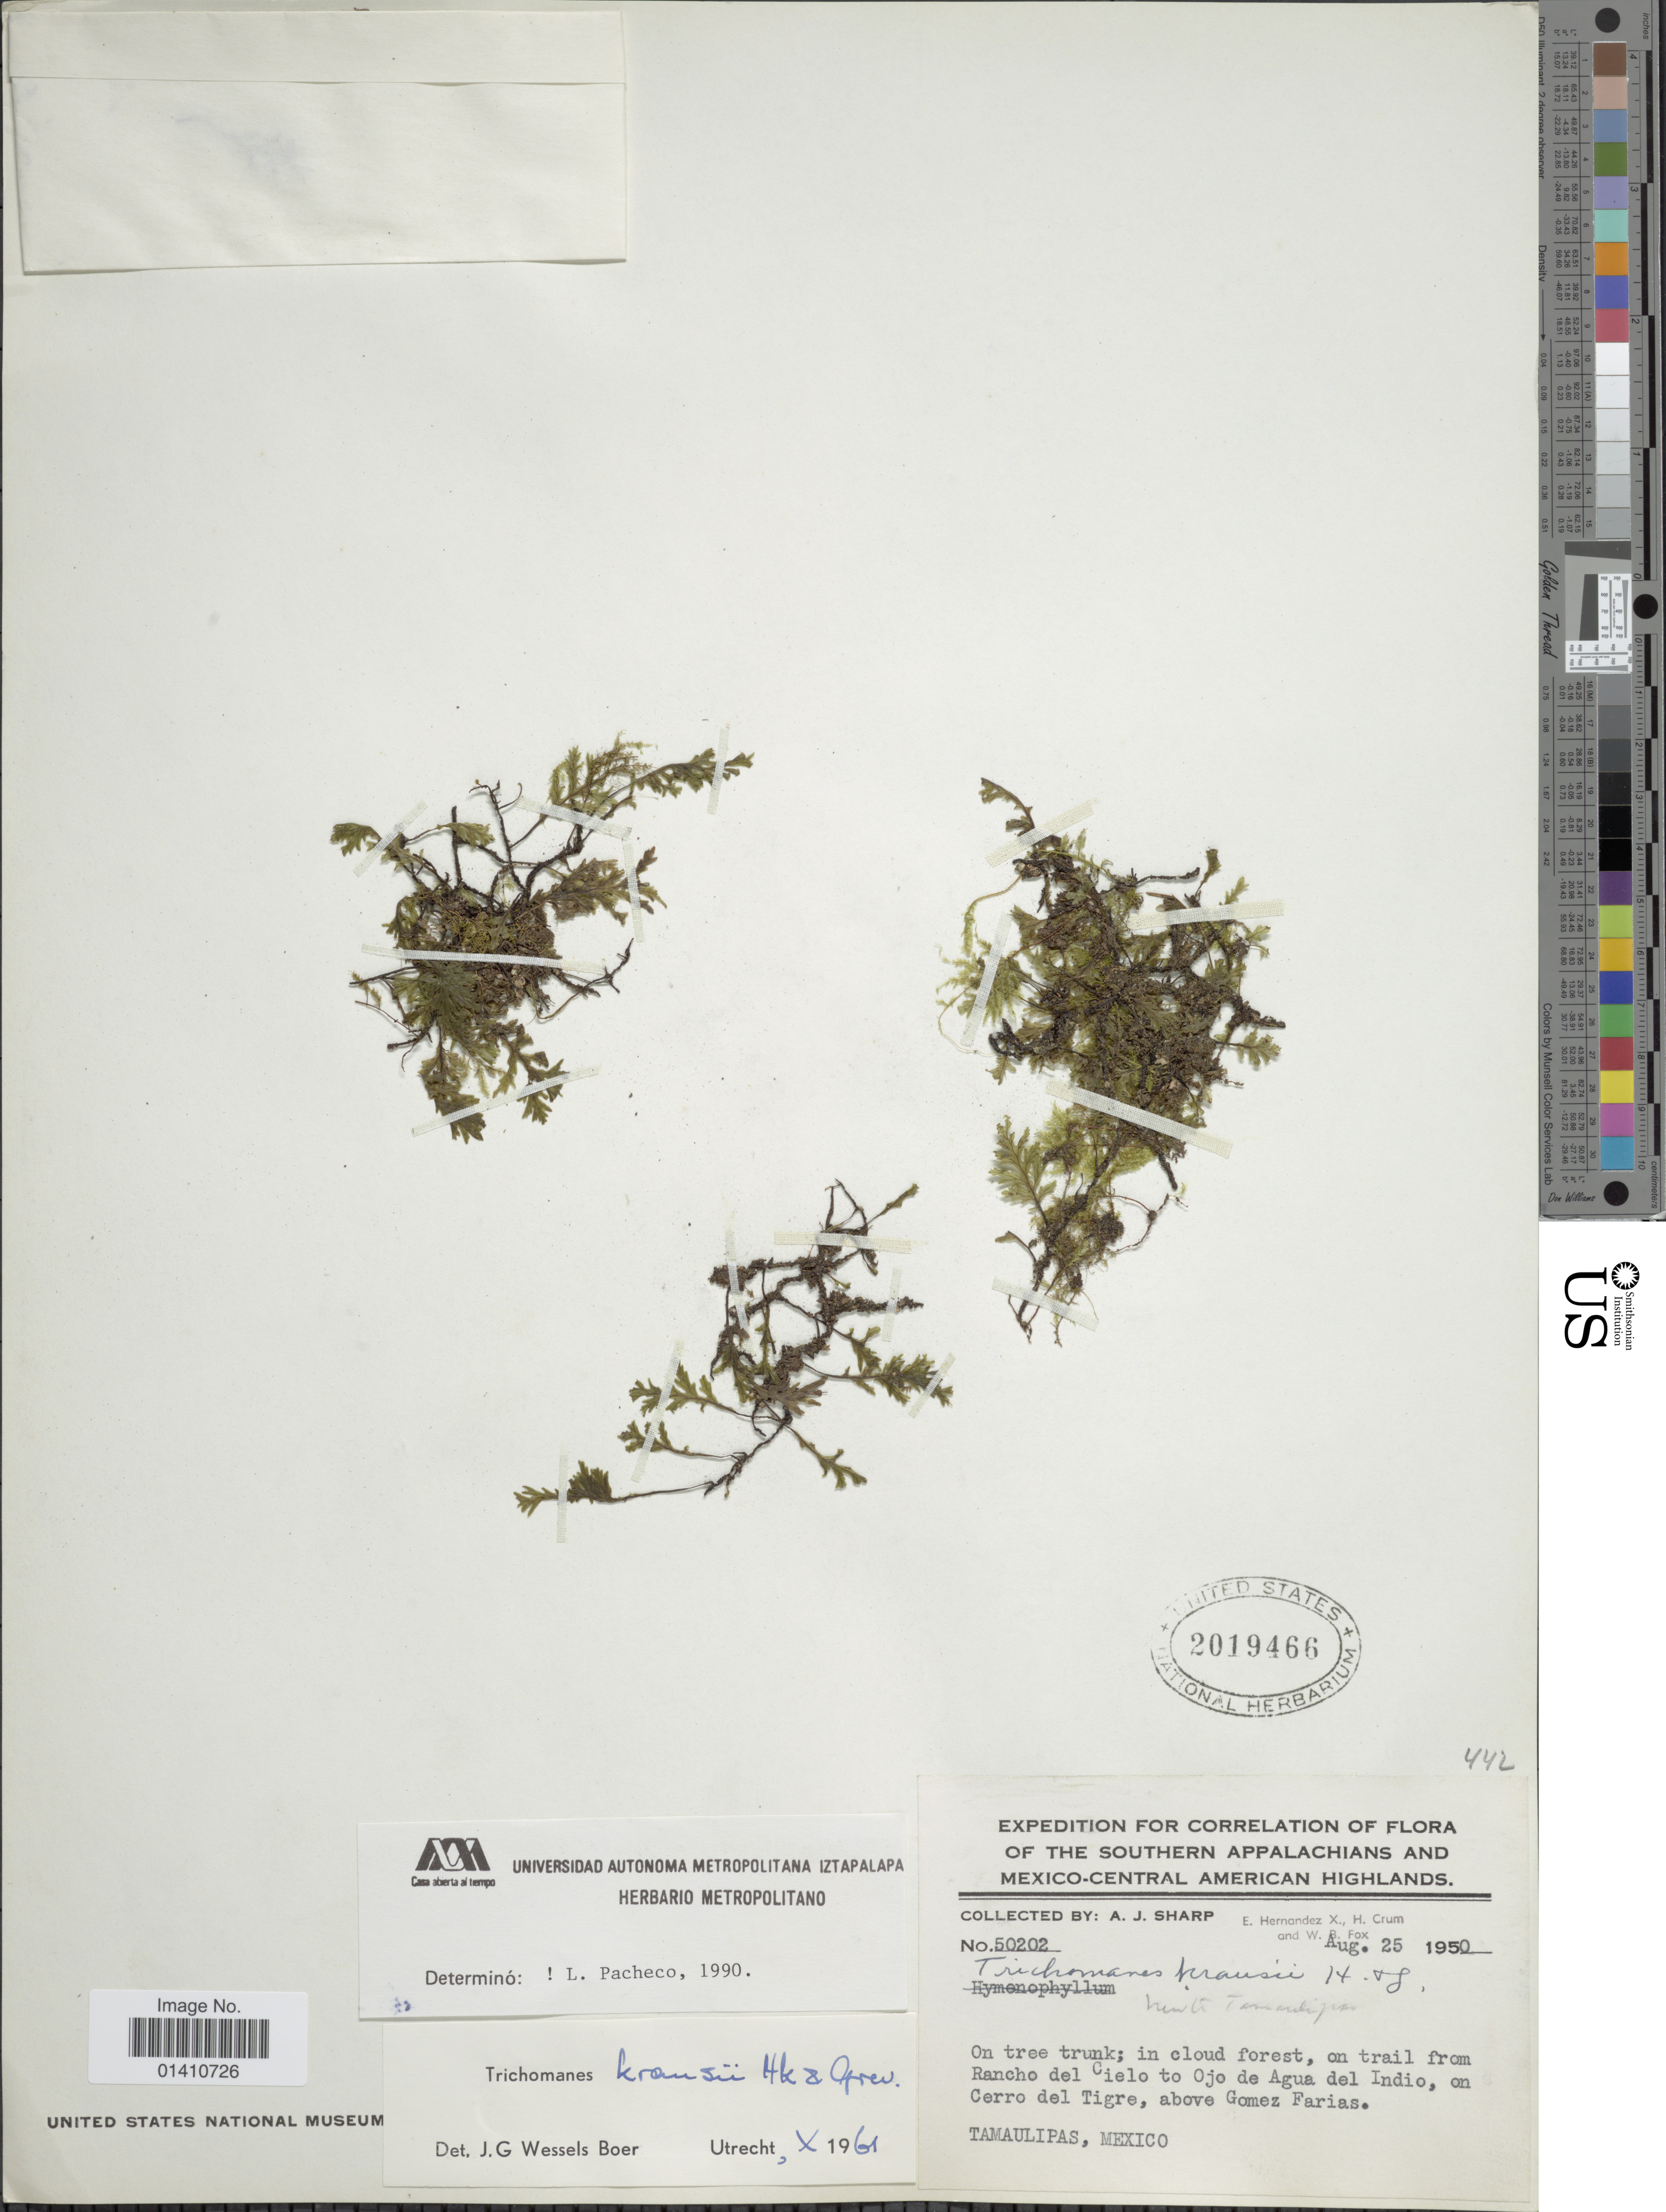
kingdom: Plantae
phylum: Tracheophyta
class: Polypodiopsida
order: Hymenophyllales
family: Hymenophyllaceae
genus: Didymoglossum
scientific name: Didymoglossum kraussii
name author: (Hook. & Grev.) C. Presl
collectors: A. J. Sharp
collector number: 50202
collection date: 1950-08-25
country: Mexico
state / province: Tamaulipas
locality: On tree trunk; in cloud forest, on trail from Rancho del Cielo to Ojo de AGua del Indio, on Cerro del Tigre, above Gomez Farias. Southern Appalachians and Mexico-Central American Highlands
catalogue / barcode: US 2019466